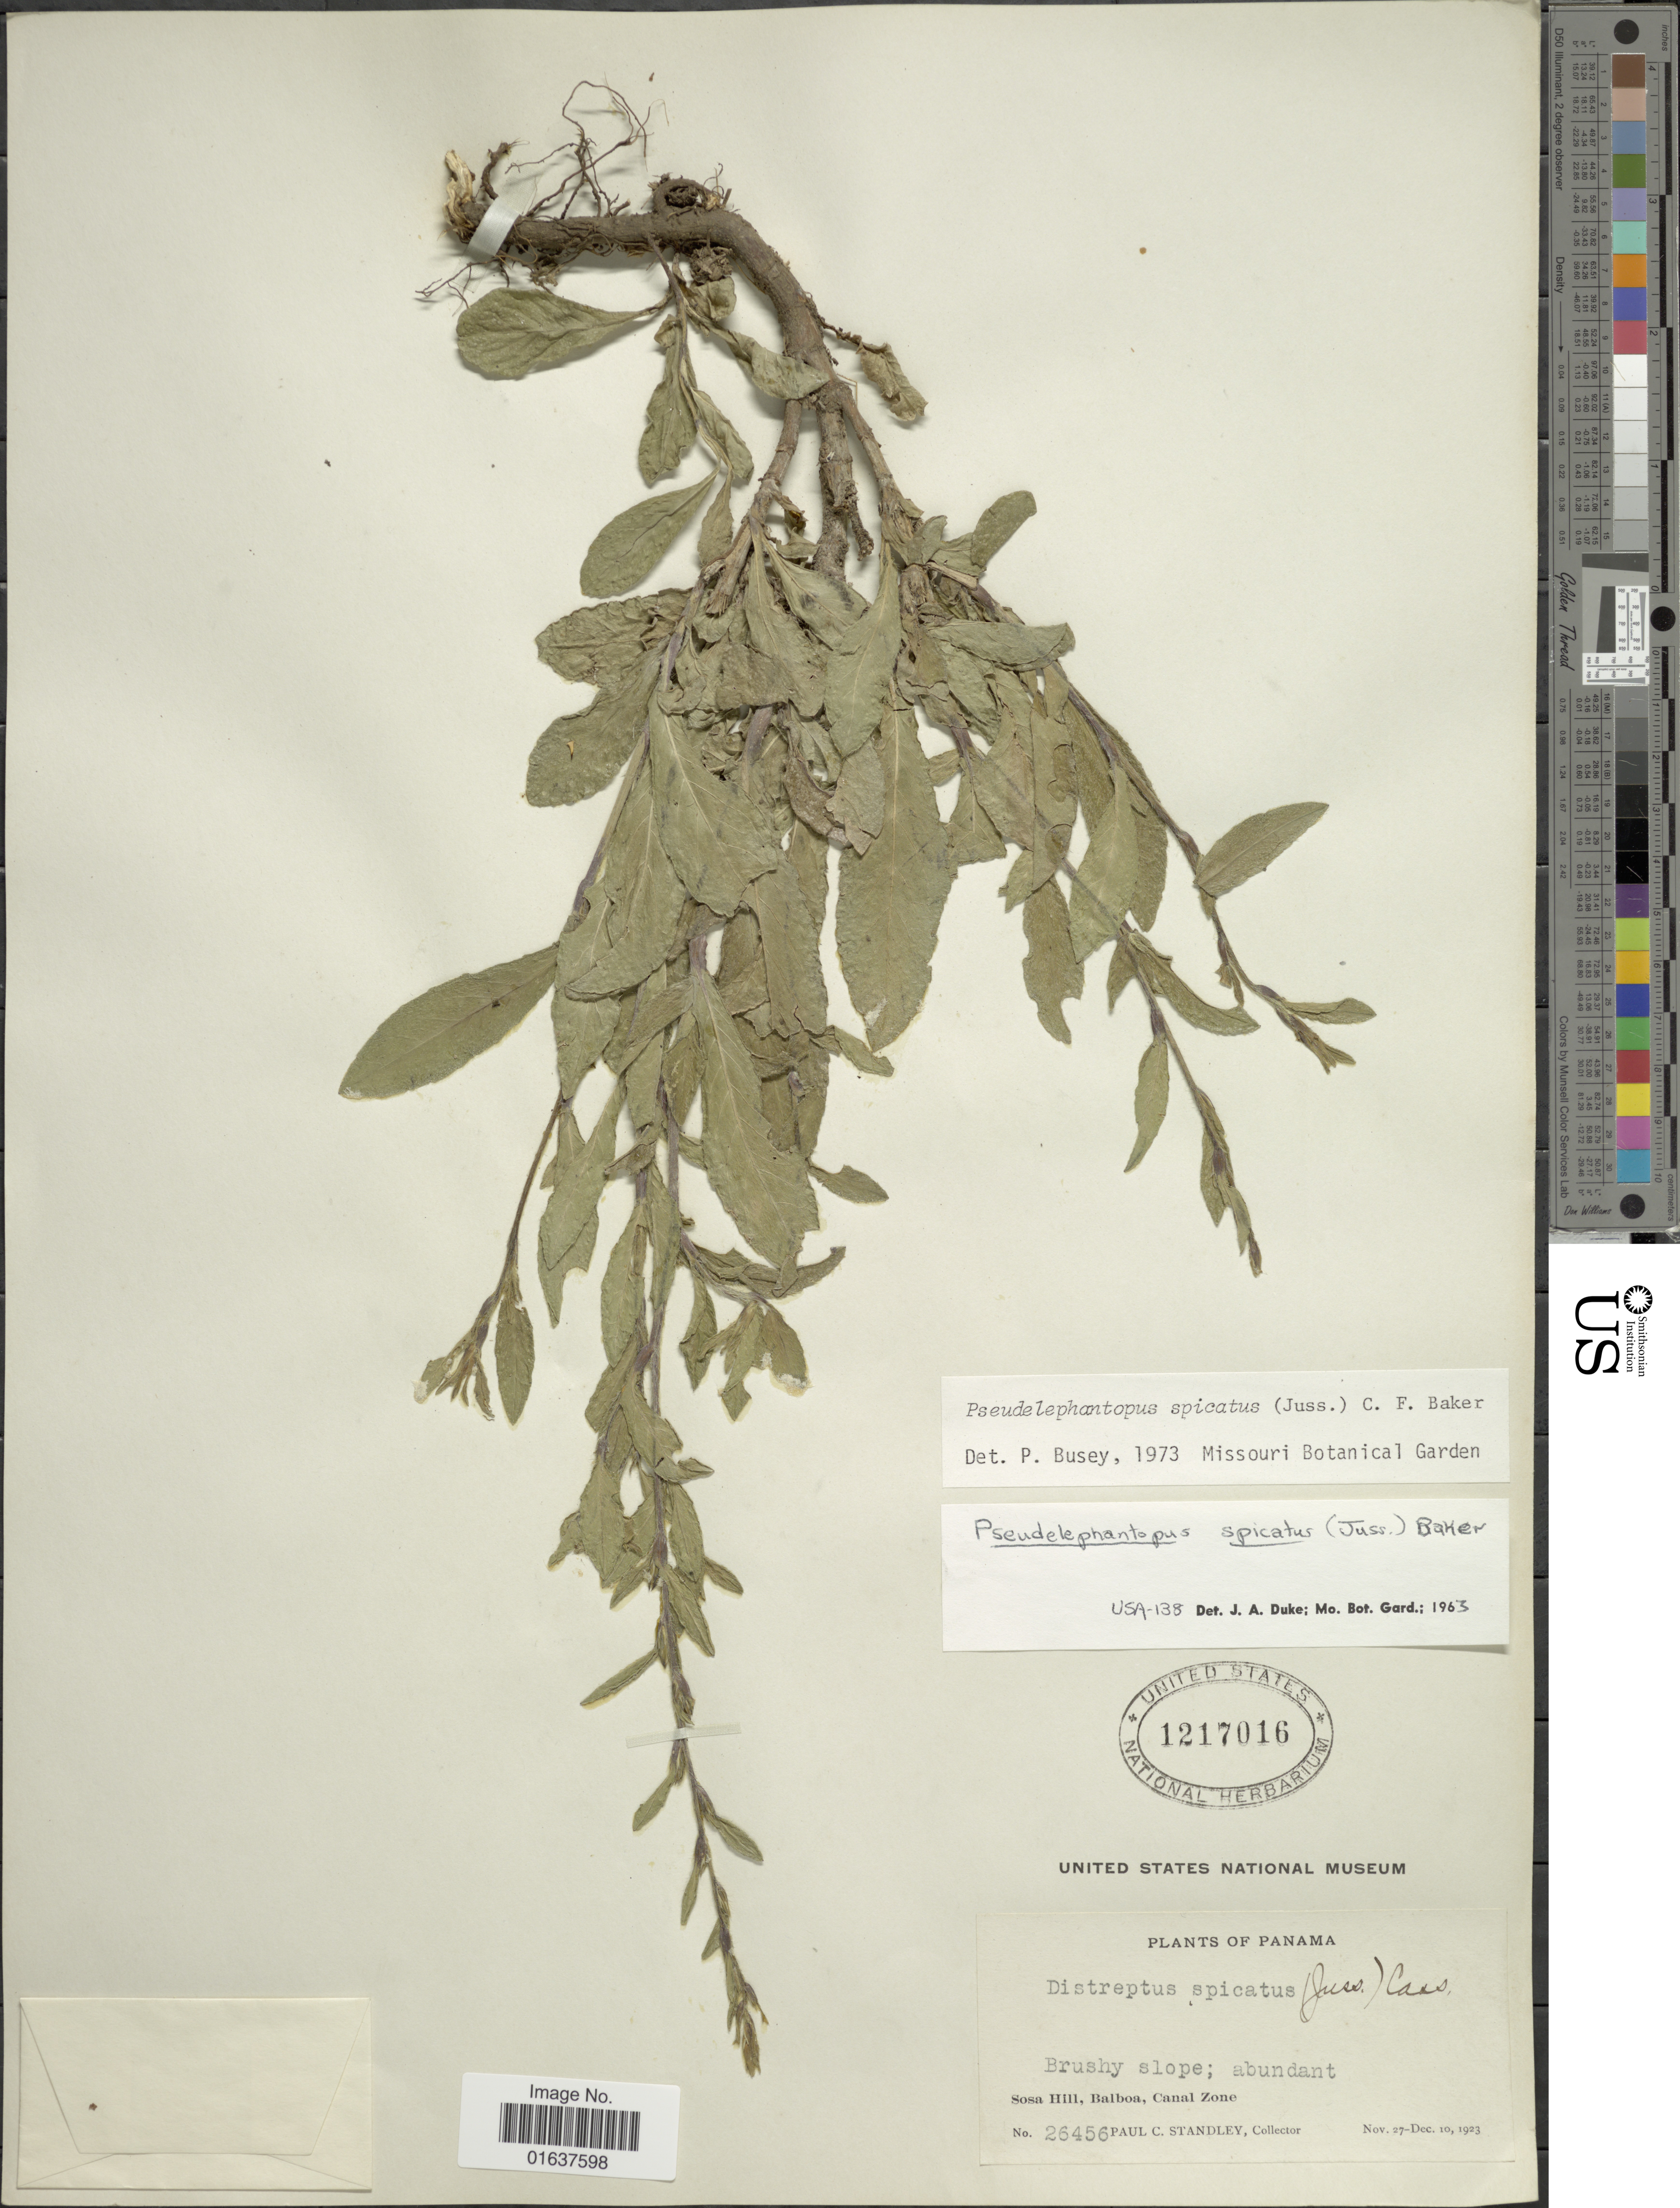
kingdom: Plantae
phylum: Tracheophyta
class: Magnoliopsida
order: Asterales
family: Asteraceae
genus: Pseudelephantopus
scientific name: Pseudelephantopus spicatus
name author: (Juss. ex Aubl.) C.F. Baker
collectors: P. C. Standley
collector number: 26456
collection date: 1923-11-27/1923-12-10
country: Panama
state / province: Colón / Panamá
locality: Sosa Hill, Balboa, Canal Zone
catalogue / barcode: US 1217016